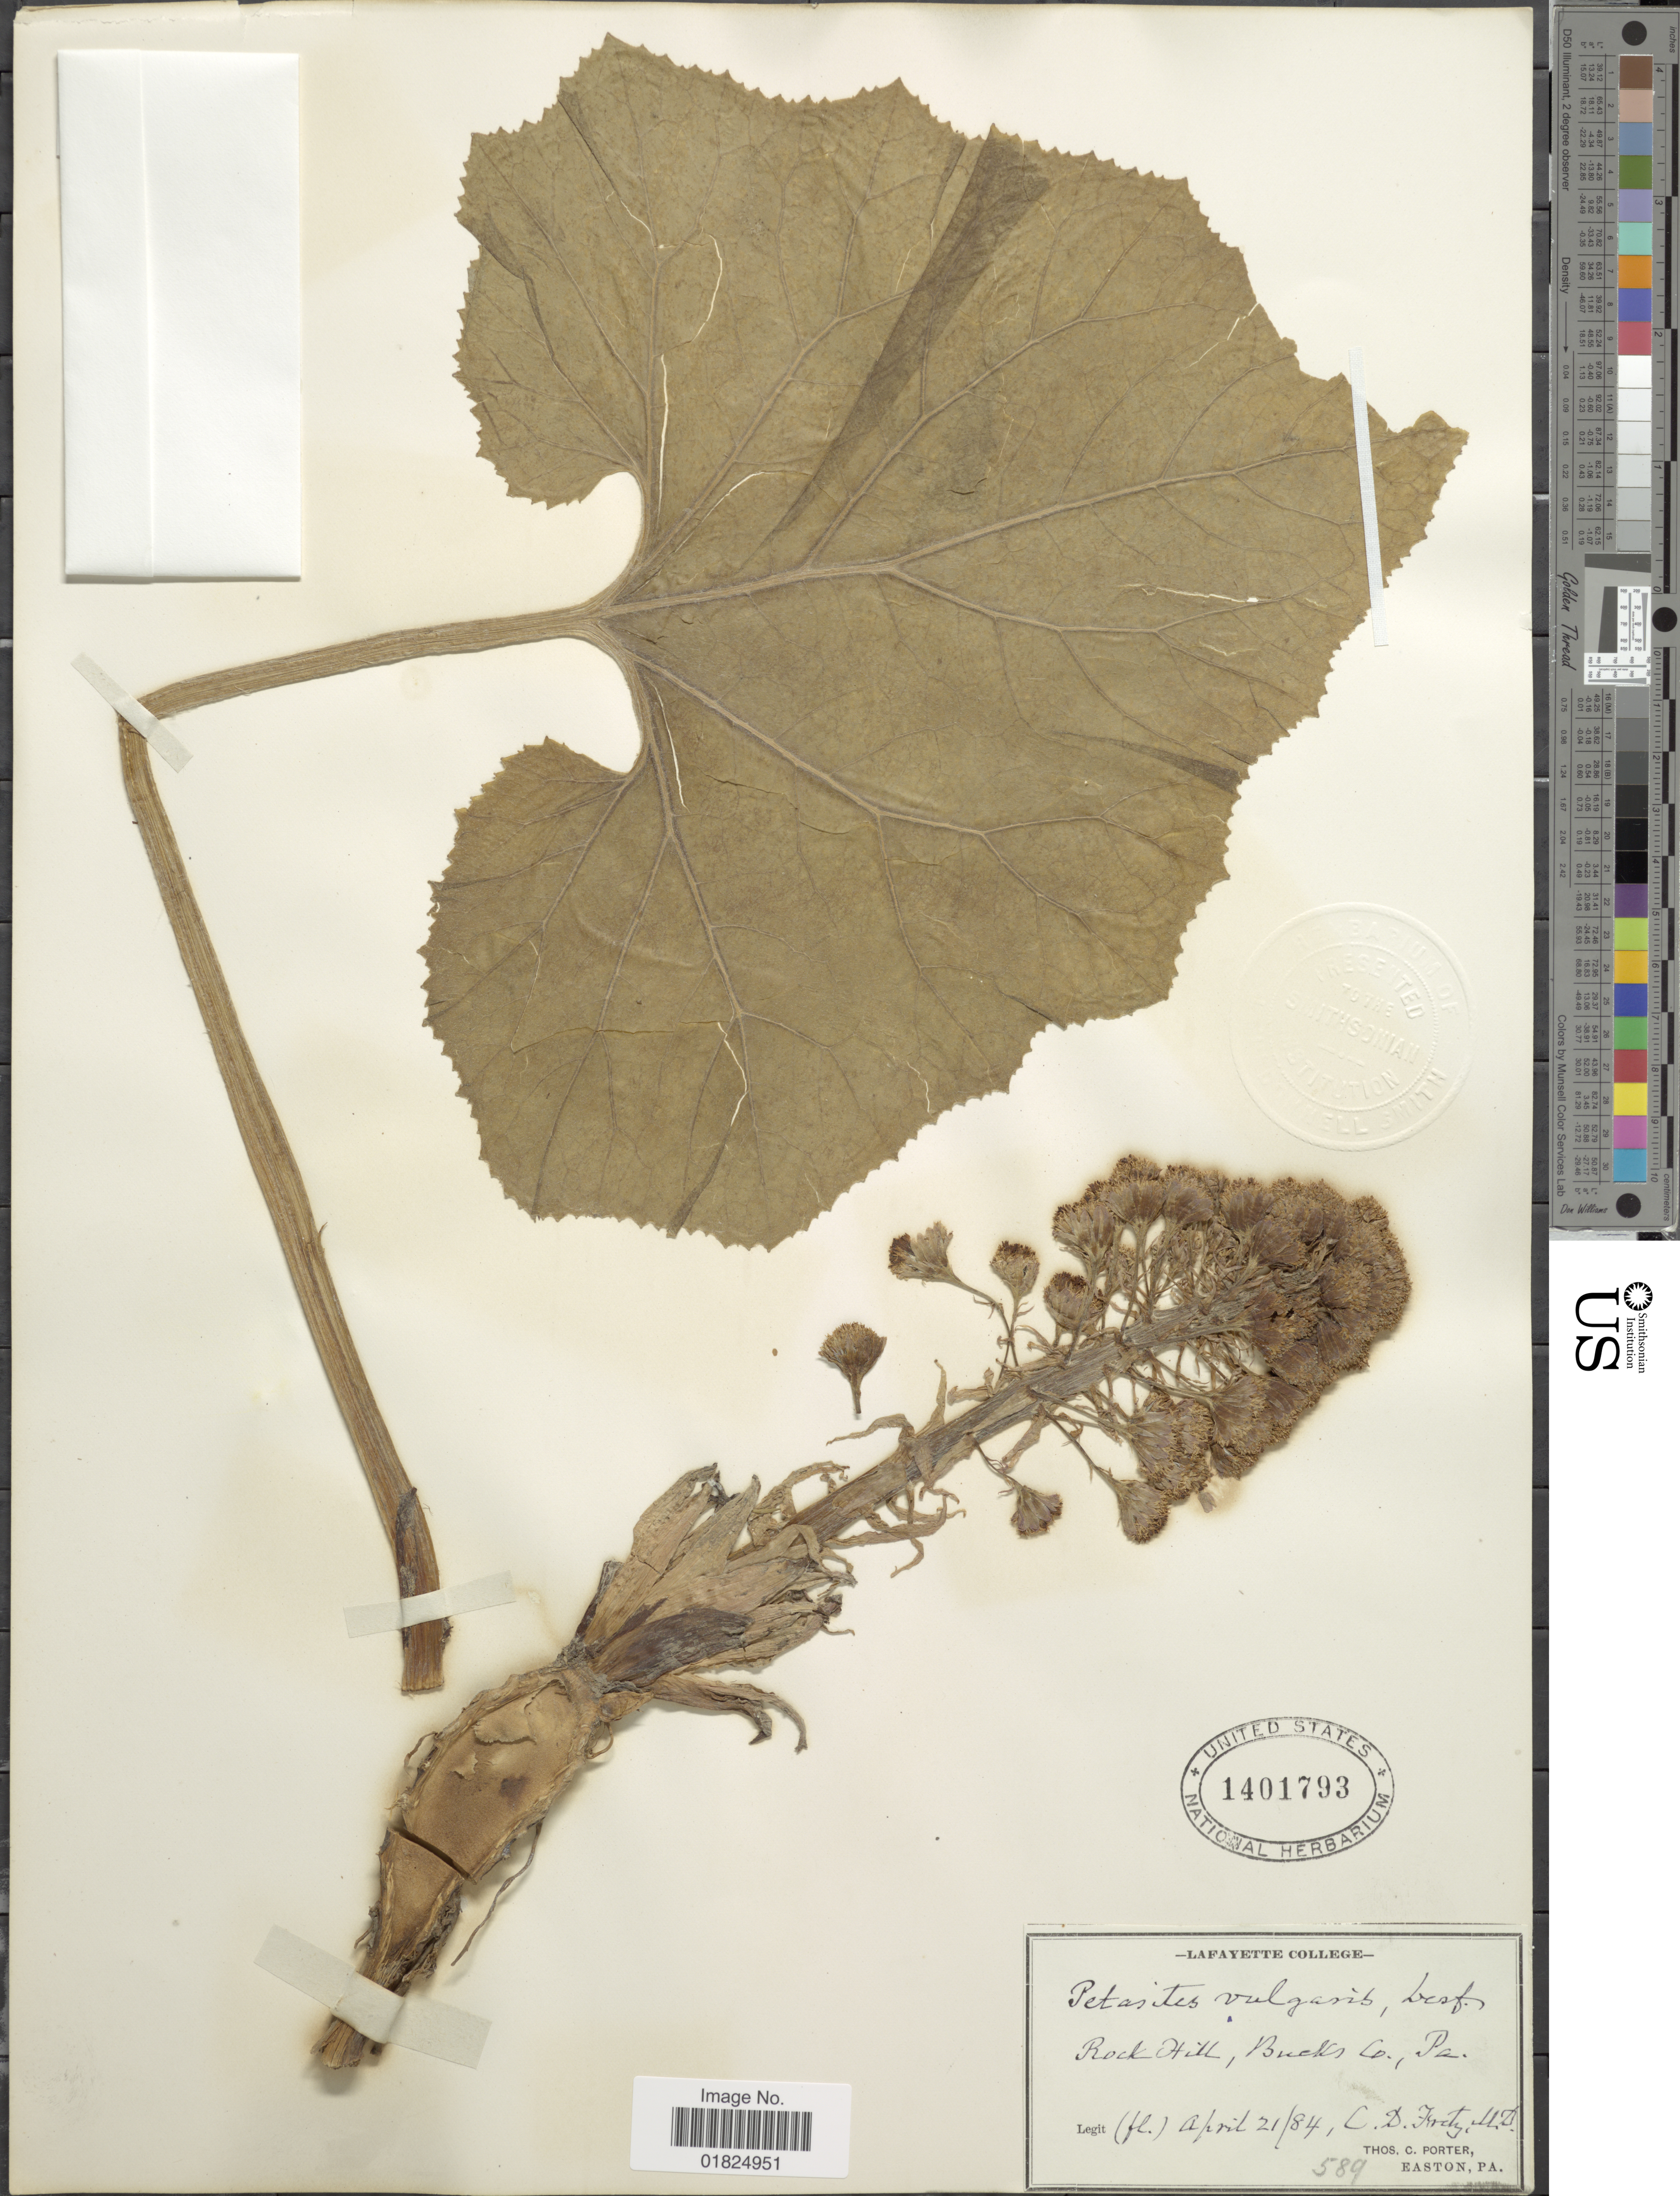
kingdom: Plantae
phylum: Tracheophyta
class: Magnoliopsida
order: Asterales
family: Asteraceae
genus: Petasites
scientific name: Petasites hybridus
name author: (L.) G. Gaertn. et al.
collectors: C. D. Fretz & T. Porter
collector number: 589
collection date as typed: Transcribed d/m/y: 21/4/84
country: United States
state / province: Pennsylvania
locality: Rock Hill, Bucks Co., Pa.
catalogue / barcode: US 1401793